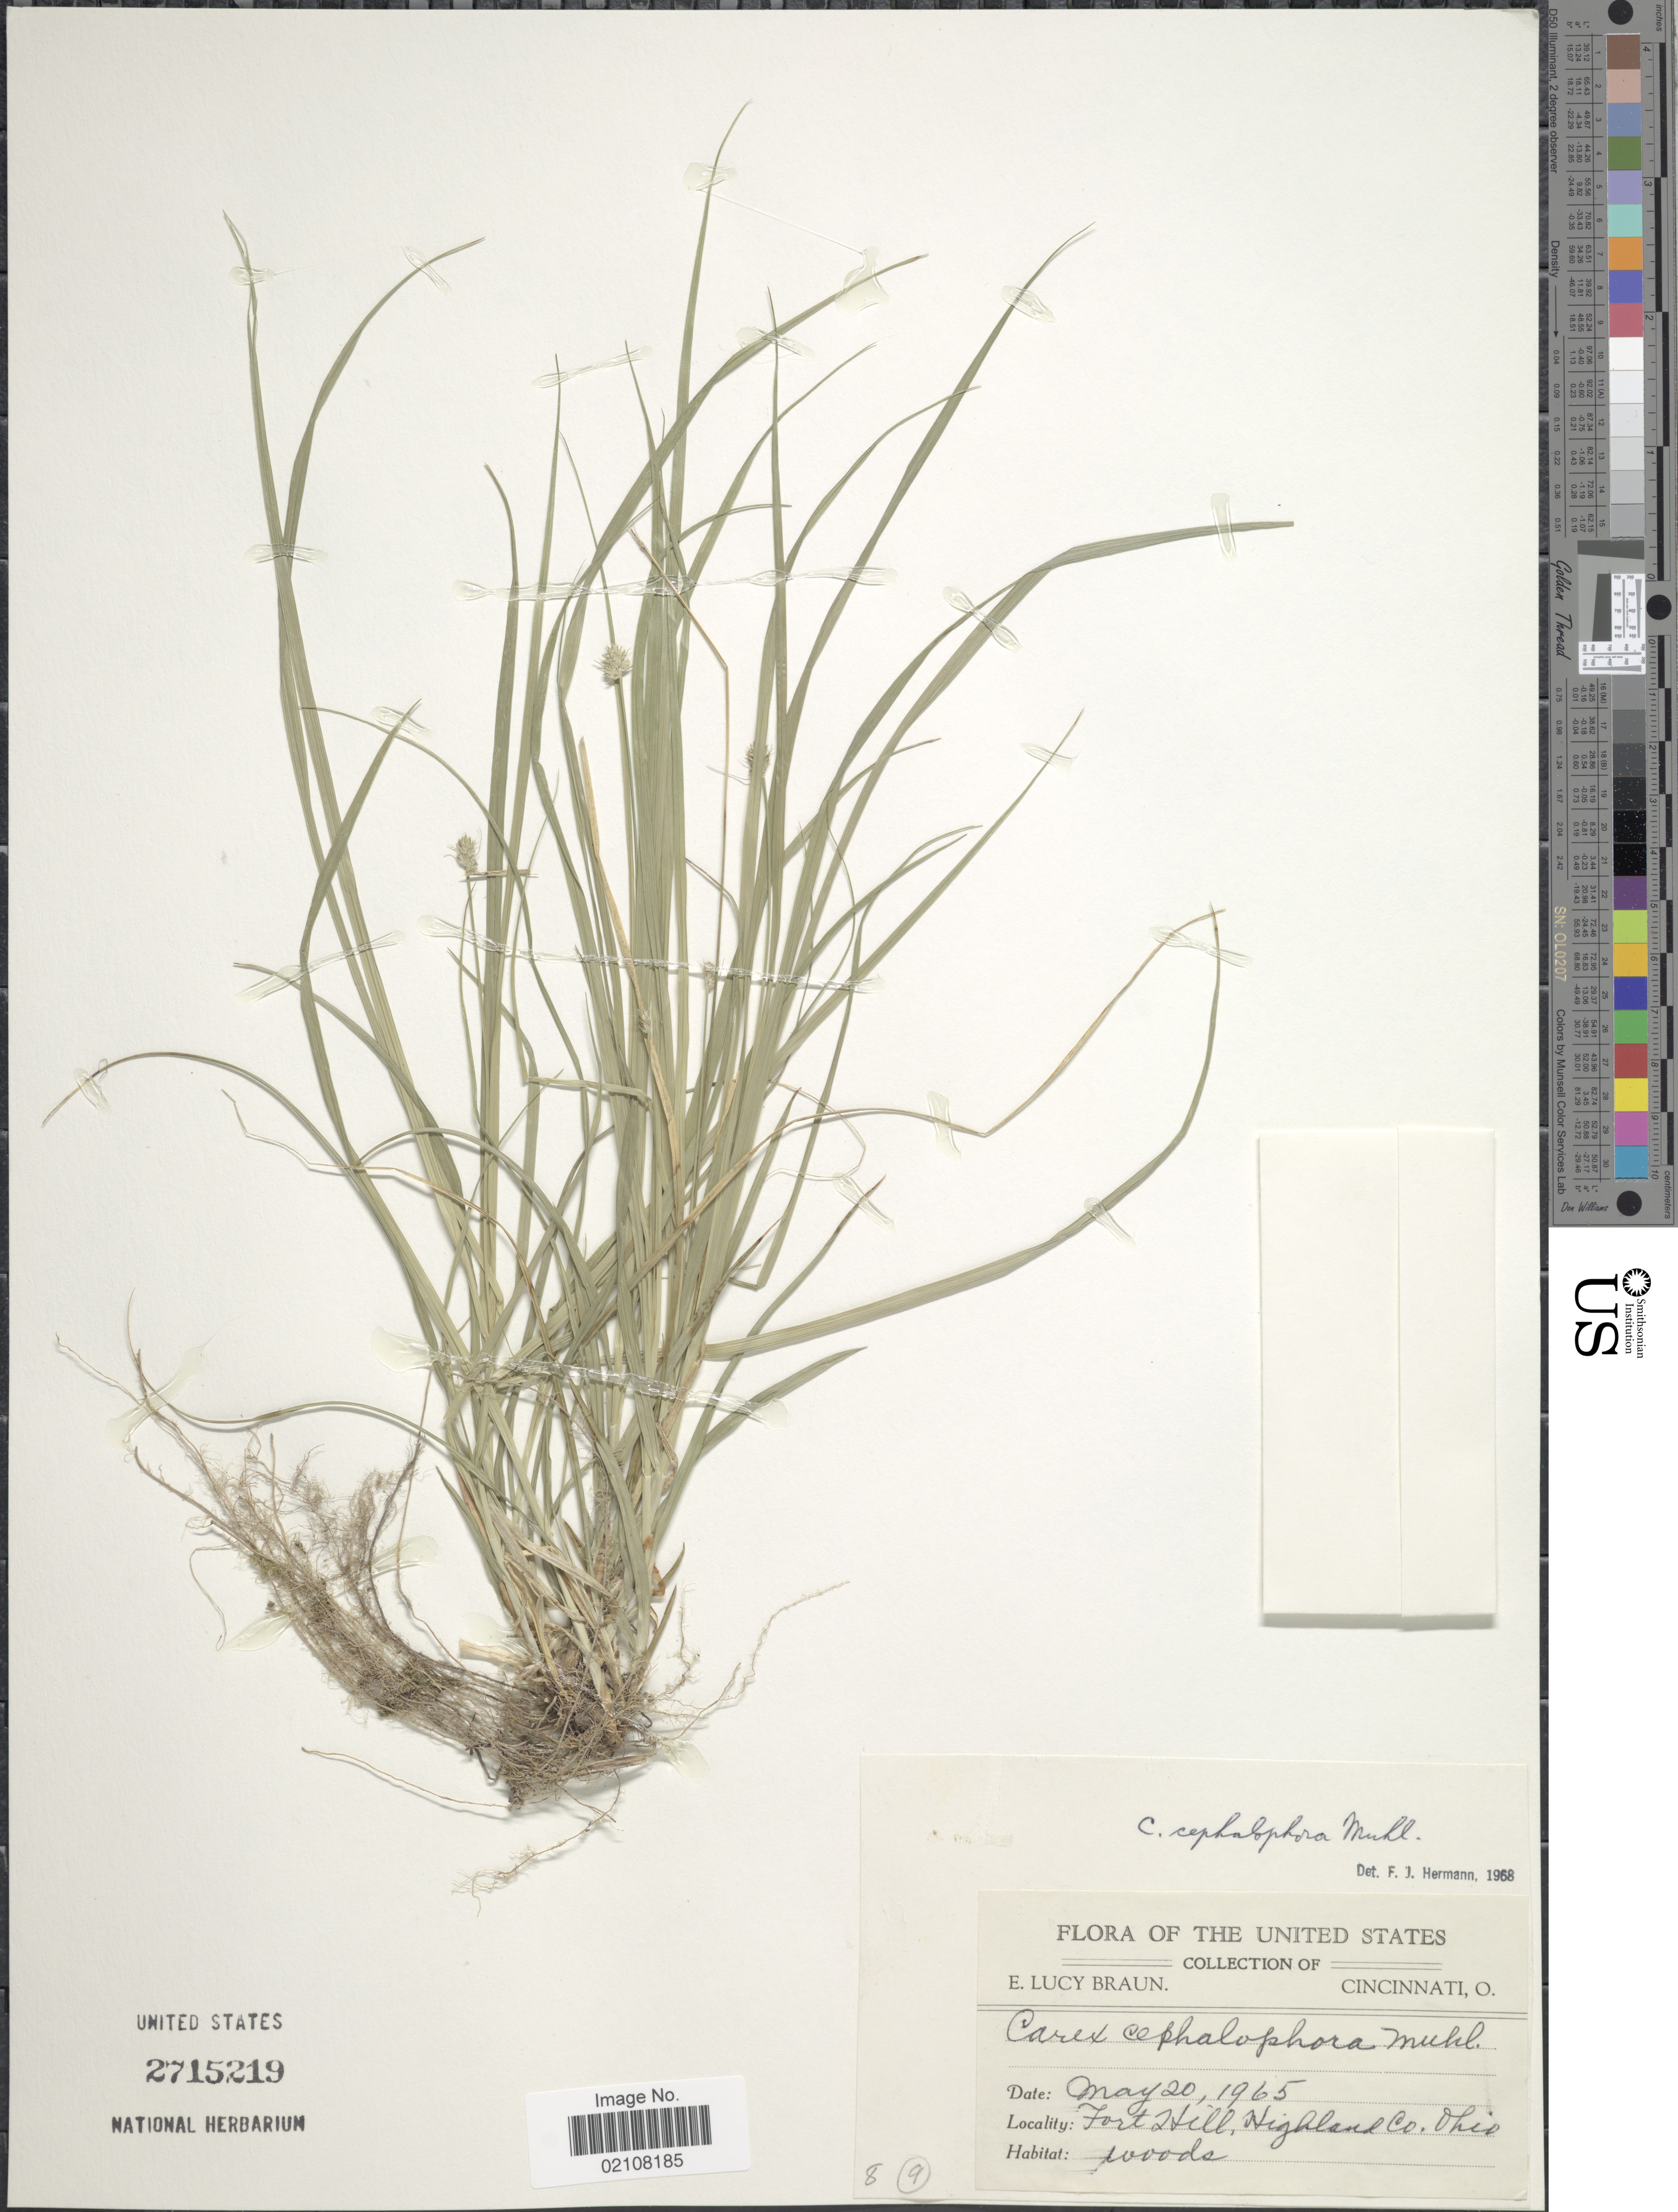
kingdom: Plantae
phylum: Tracheophyta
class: Liliopsida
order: Poales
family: Cyperaceae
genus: Carex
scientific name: Carex cephalophora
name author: Muhl. ex Willd.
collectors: E. L. Braun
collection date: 1965-05-20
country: United States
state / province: Ohio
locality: Fort HIll, Highland Co., Ohio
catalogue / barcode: US 2715219